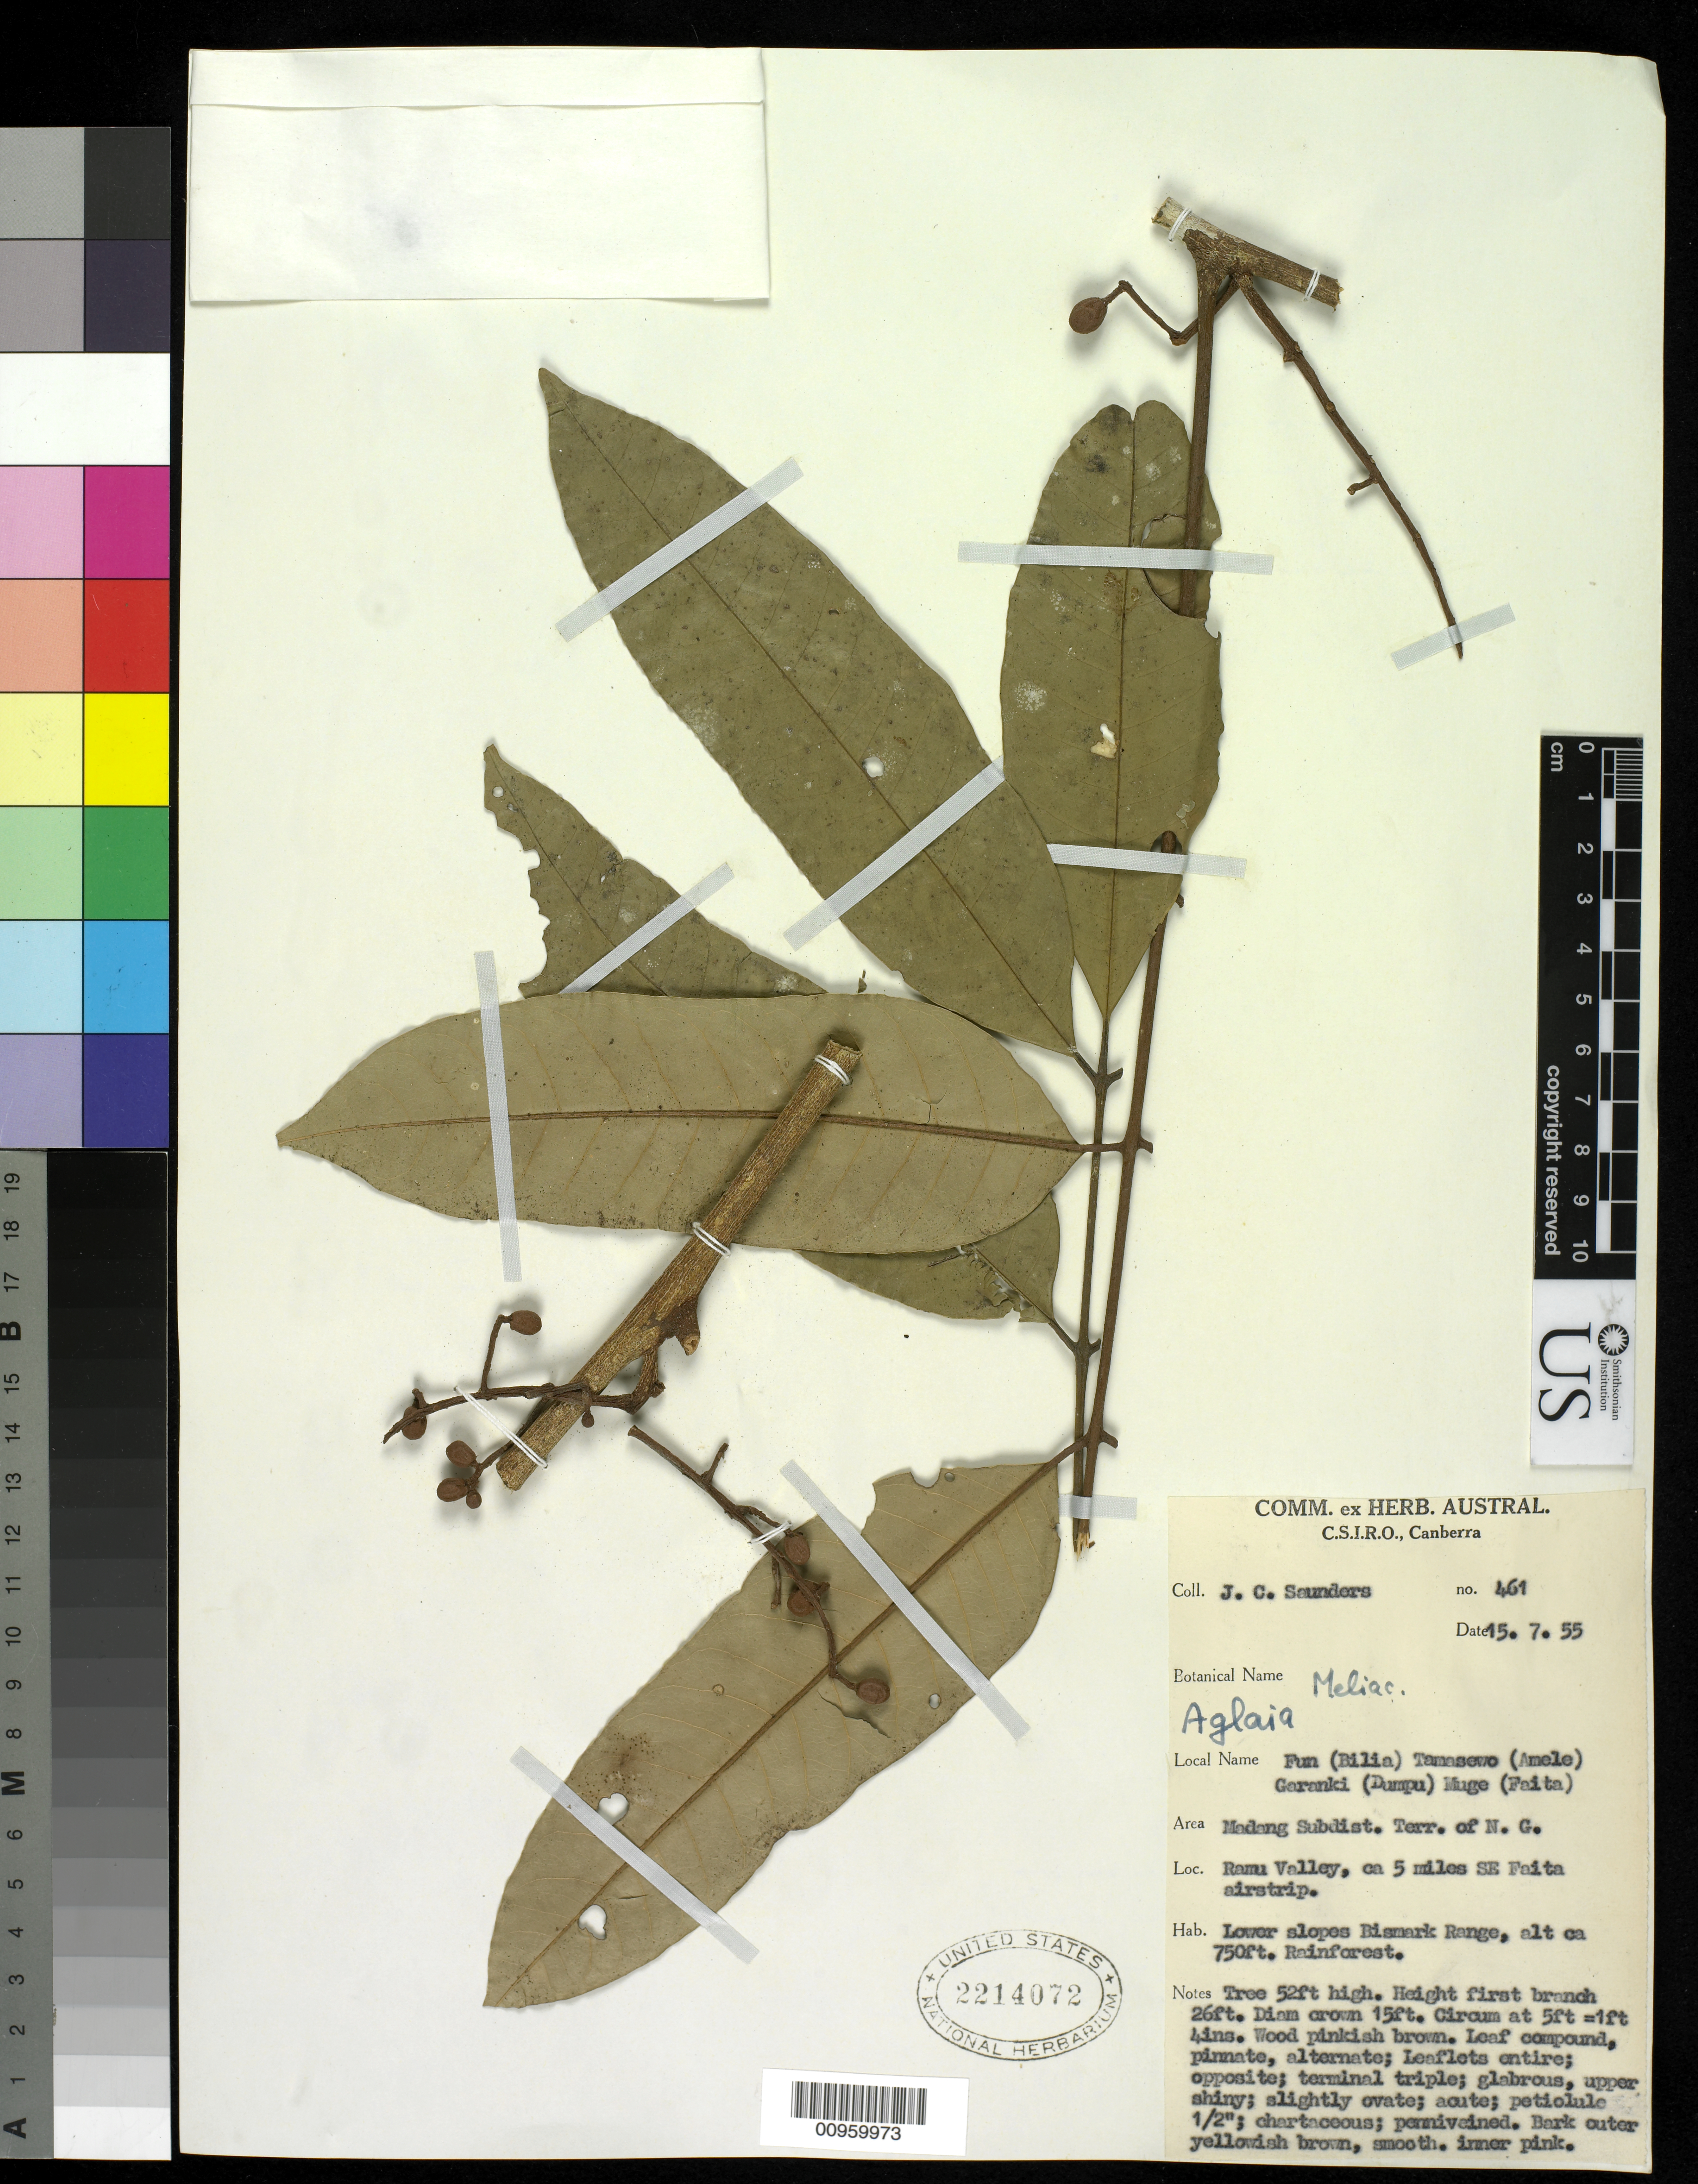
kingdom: Plantae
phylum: Tracheophyta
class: Magnoliopsida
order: Sapindales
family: Meliaceae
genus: Aglaia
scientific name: Aglaia sp.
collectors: J. C. Saunders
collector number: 461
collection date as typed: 15 Jul 1955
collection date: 1955-07-15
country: Papua New Guinea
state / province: Madang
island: New Guinea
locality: Ramu Valley, on 5 miles SE Faita airstrip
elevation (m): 229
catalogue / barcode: US 2214072